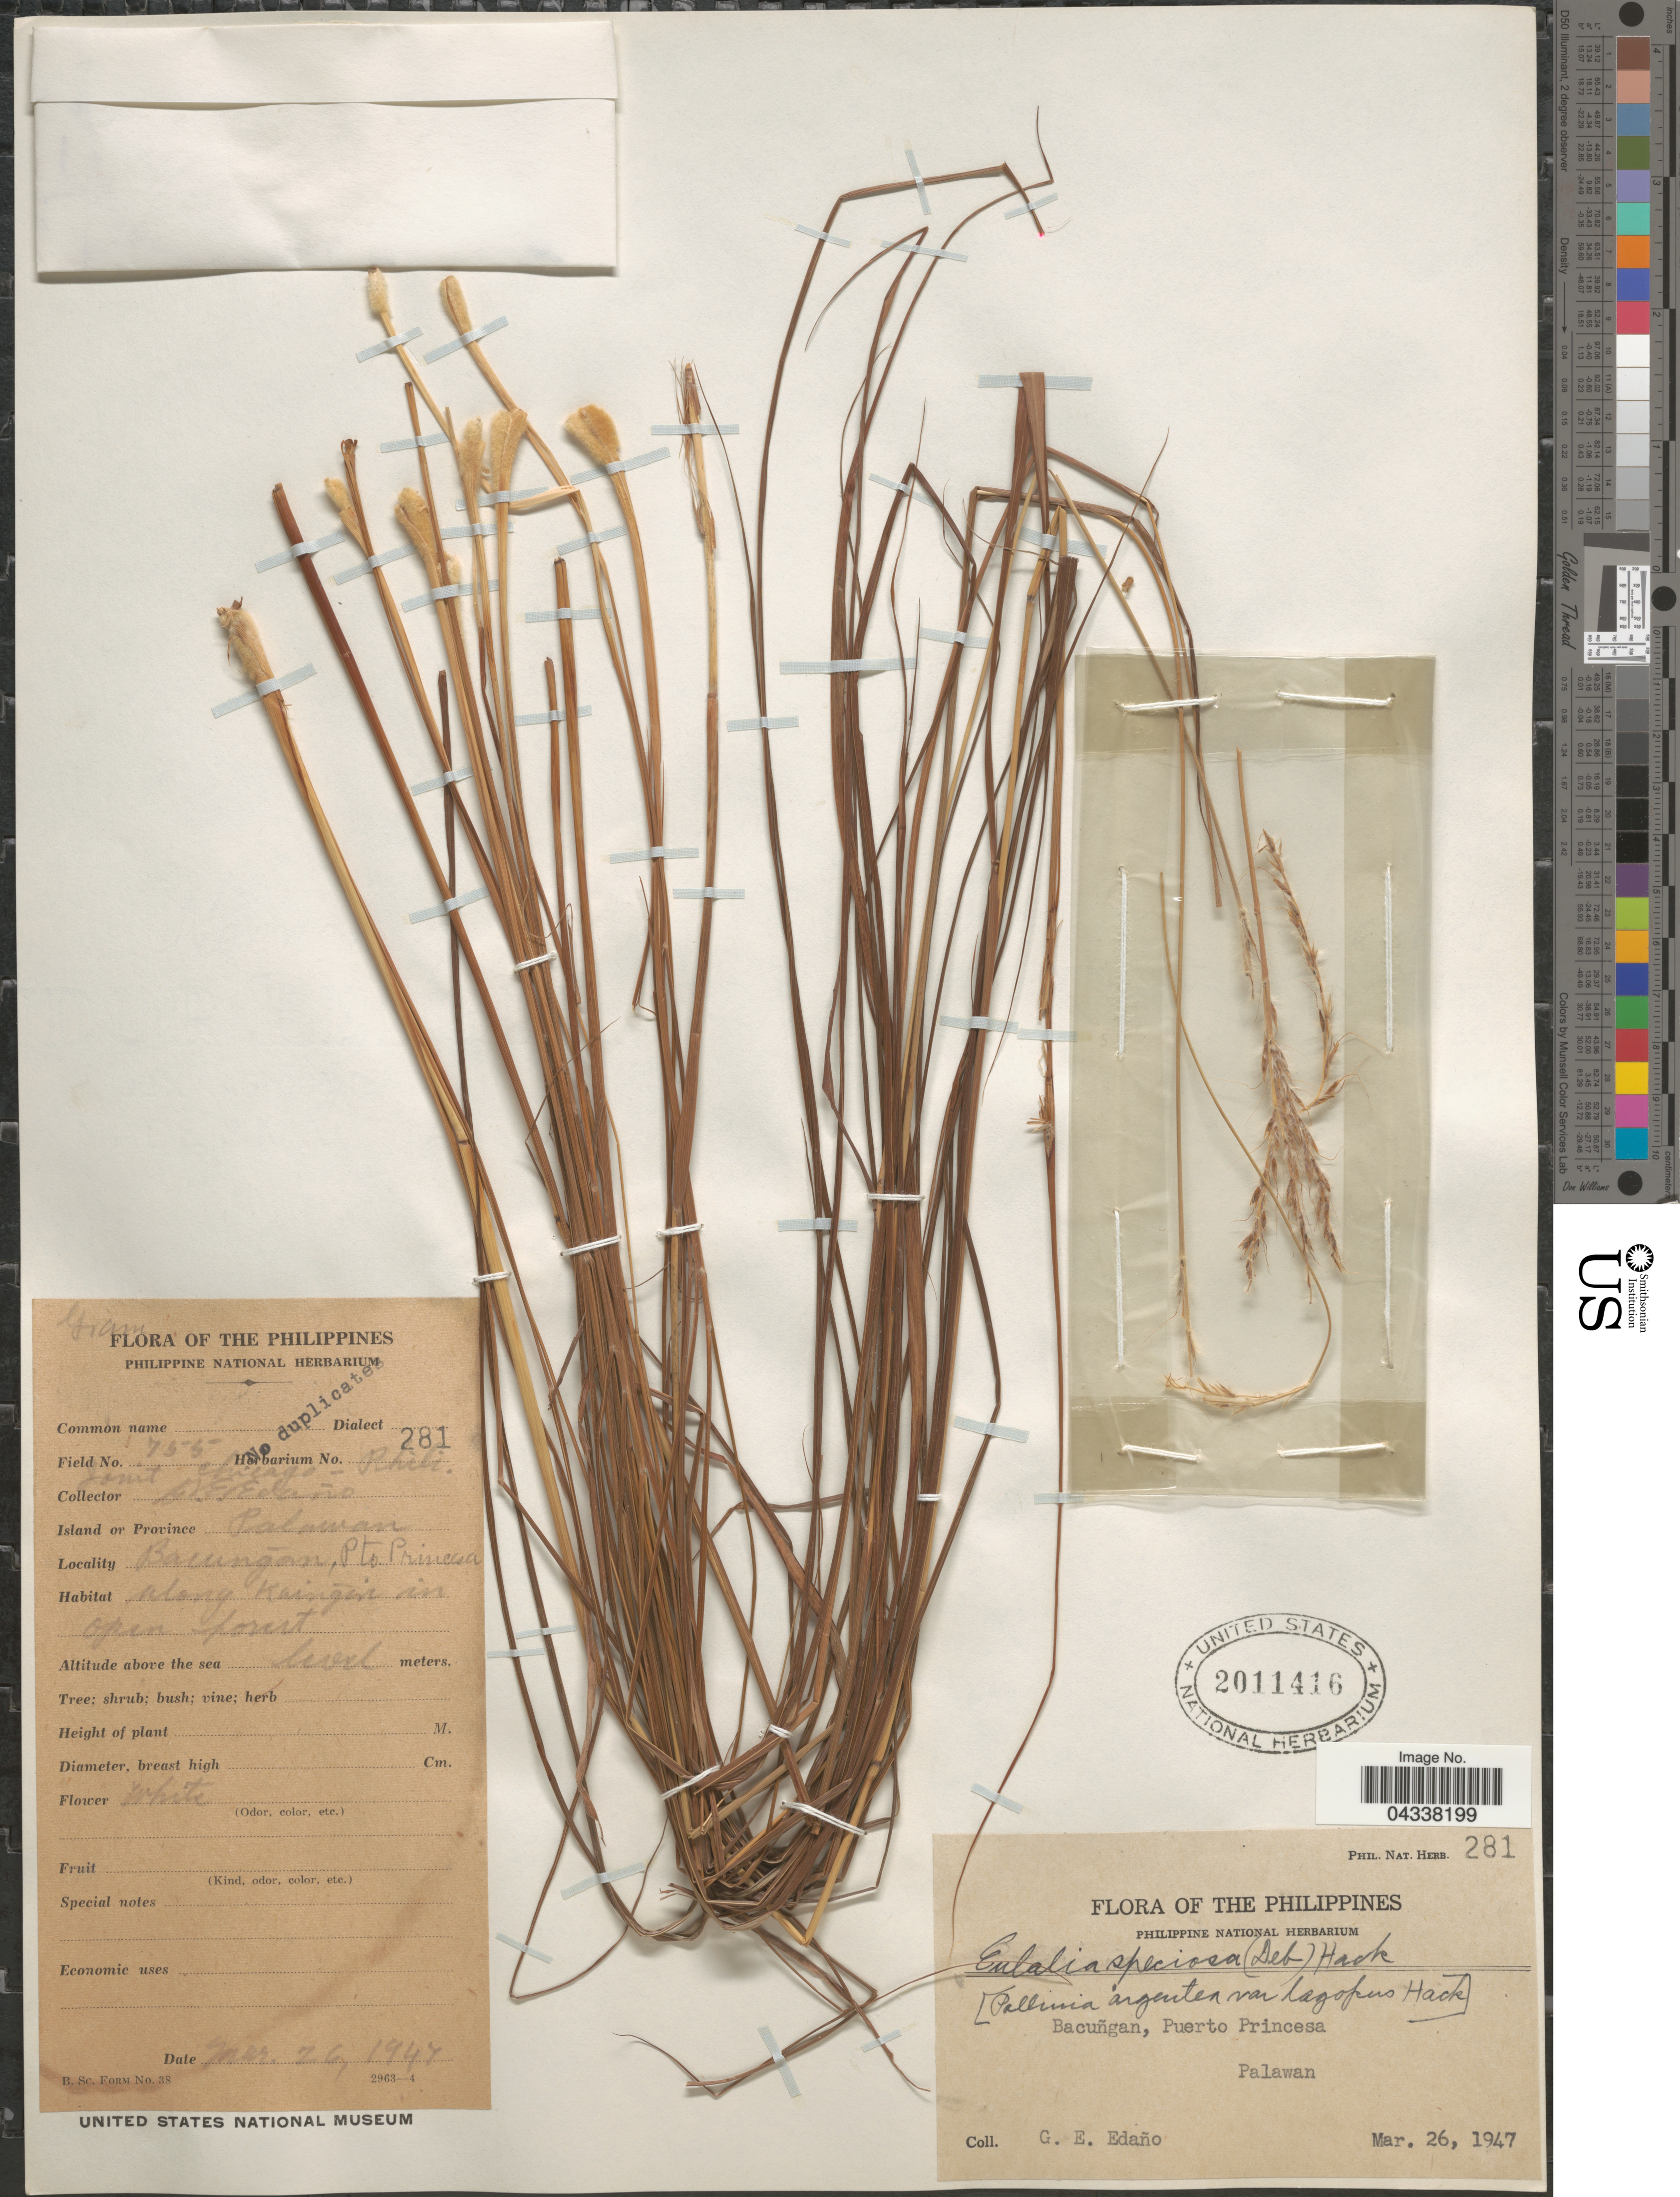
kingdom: Plantae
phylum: Tracheophyta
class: Liliopsida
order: Poales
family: Poaceae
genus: Pseudopogonatherum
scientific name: Pseudopogonatherum speciosum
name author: (Debeaux) Ohwi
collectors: G. E. Edaño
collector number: Phil. Nat. Herb. 281/ 755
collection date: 1947-03-26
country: Philippines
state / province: Mimaropa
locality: Island or Province Palawan. Bacuñgan, Puerto Princesa.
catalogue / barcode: US 2011416